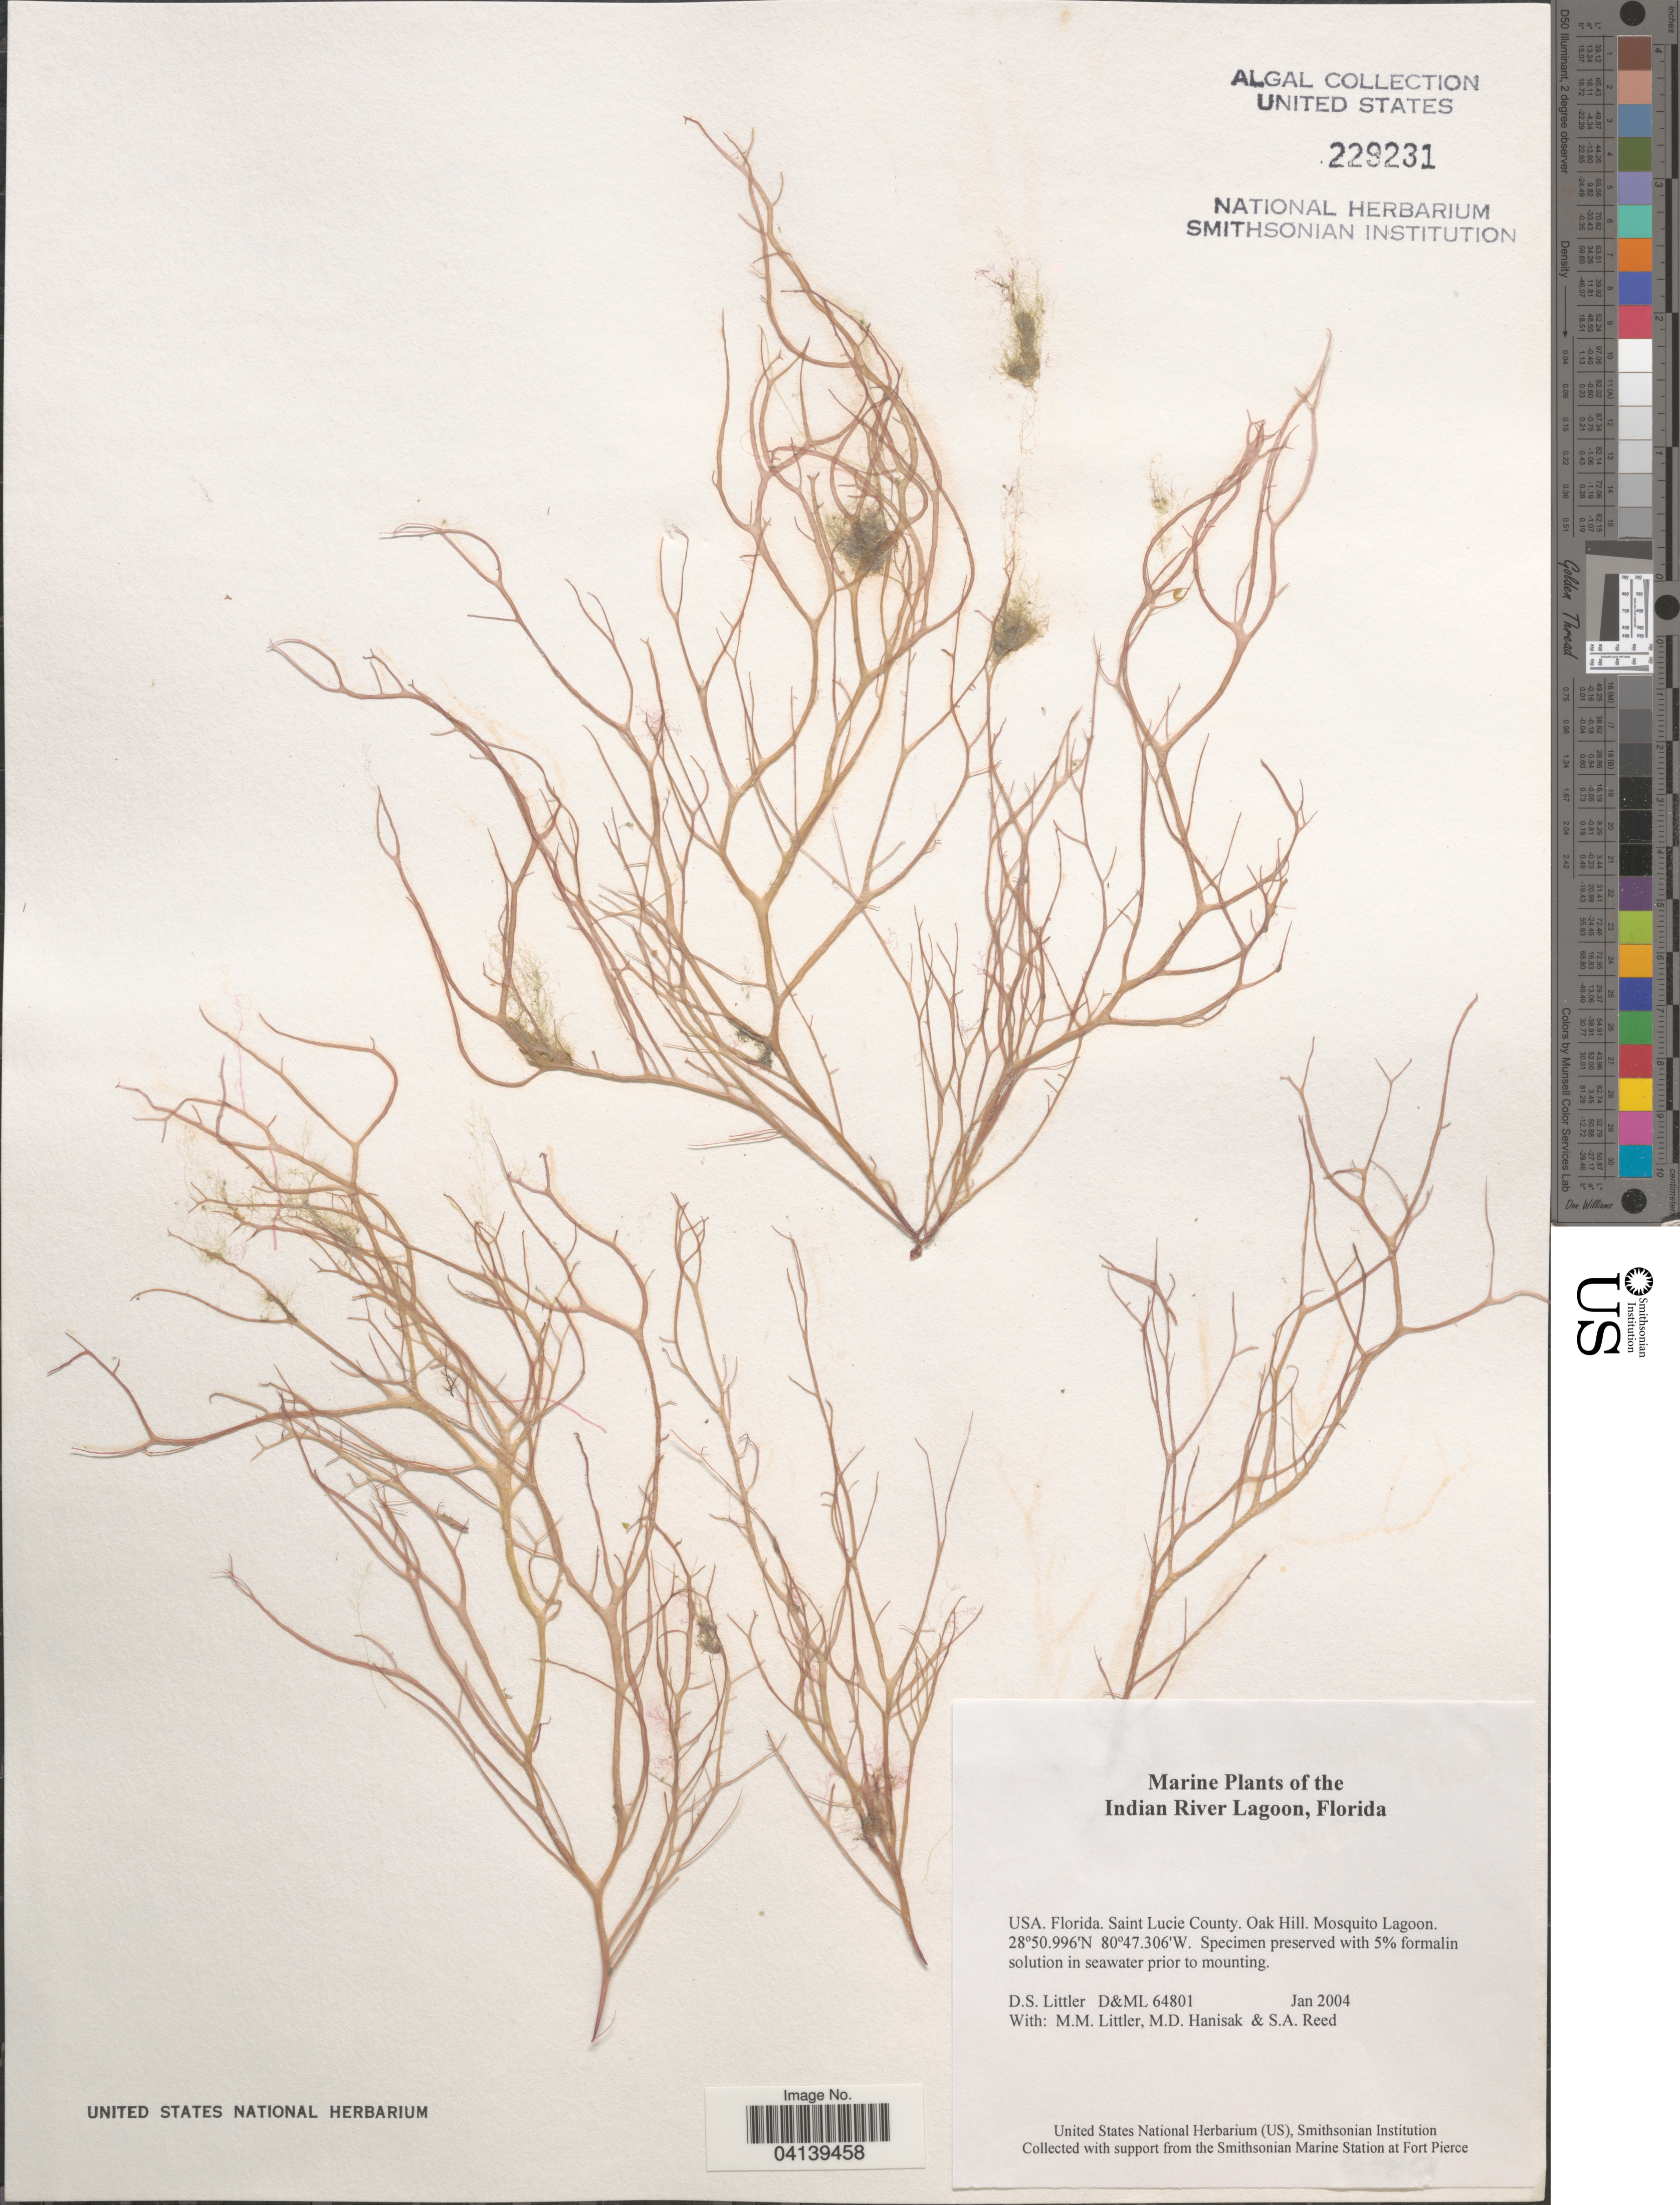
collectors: D. S. Littler, M. Hanisak & S. Reed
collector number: D&ML64801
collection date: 2004-01-01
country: United States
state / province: Florida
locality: Indian River Lagoon. Saint Lucie County. Oak Hill. Mosquito Lagoon.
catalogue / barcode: US 229231